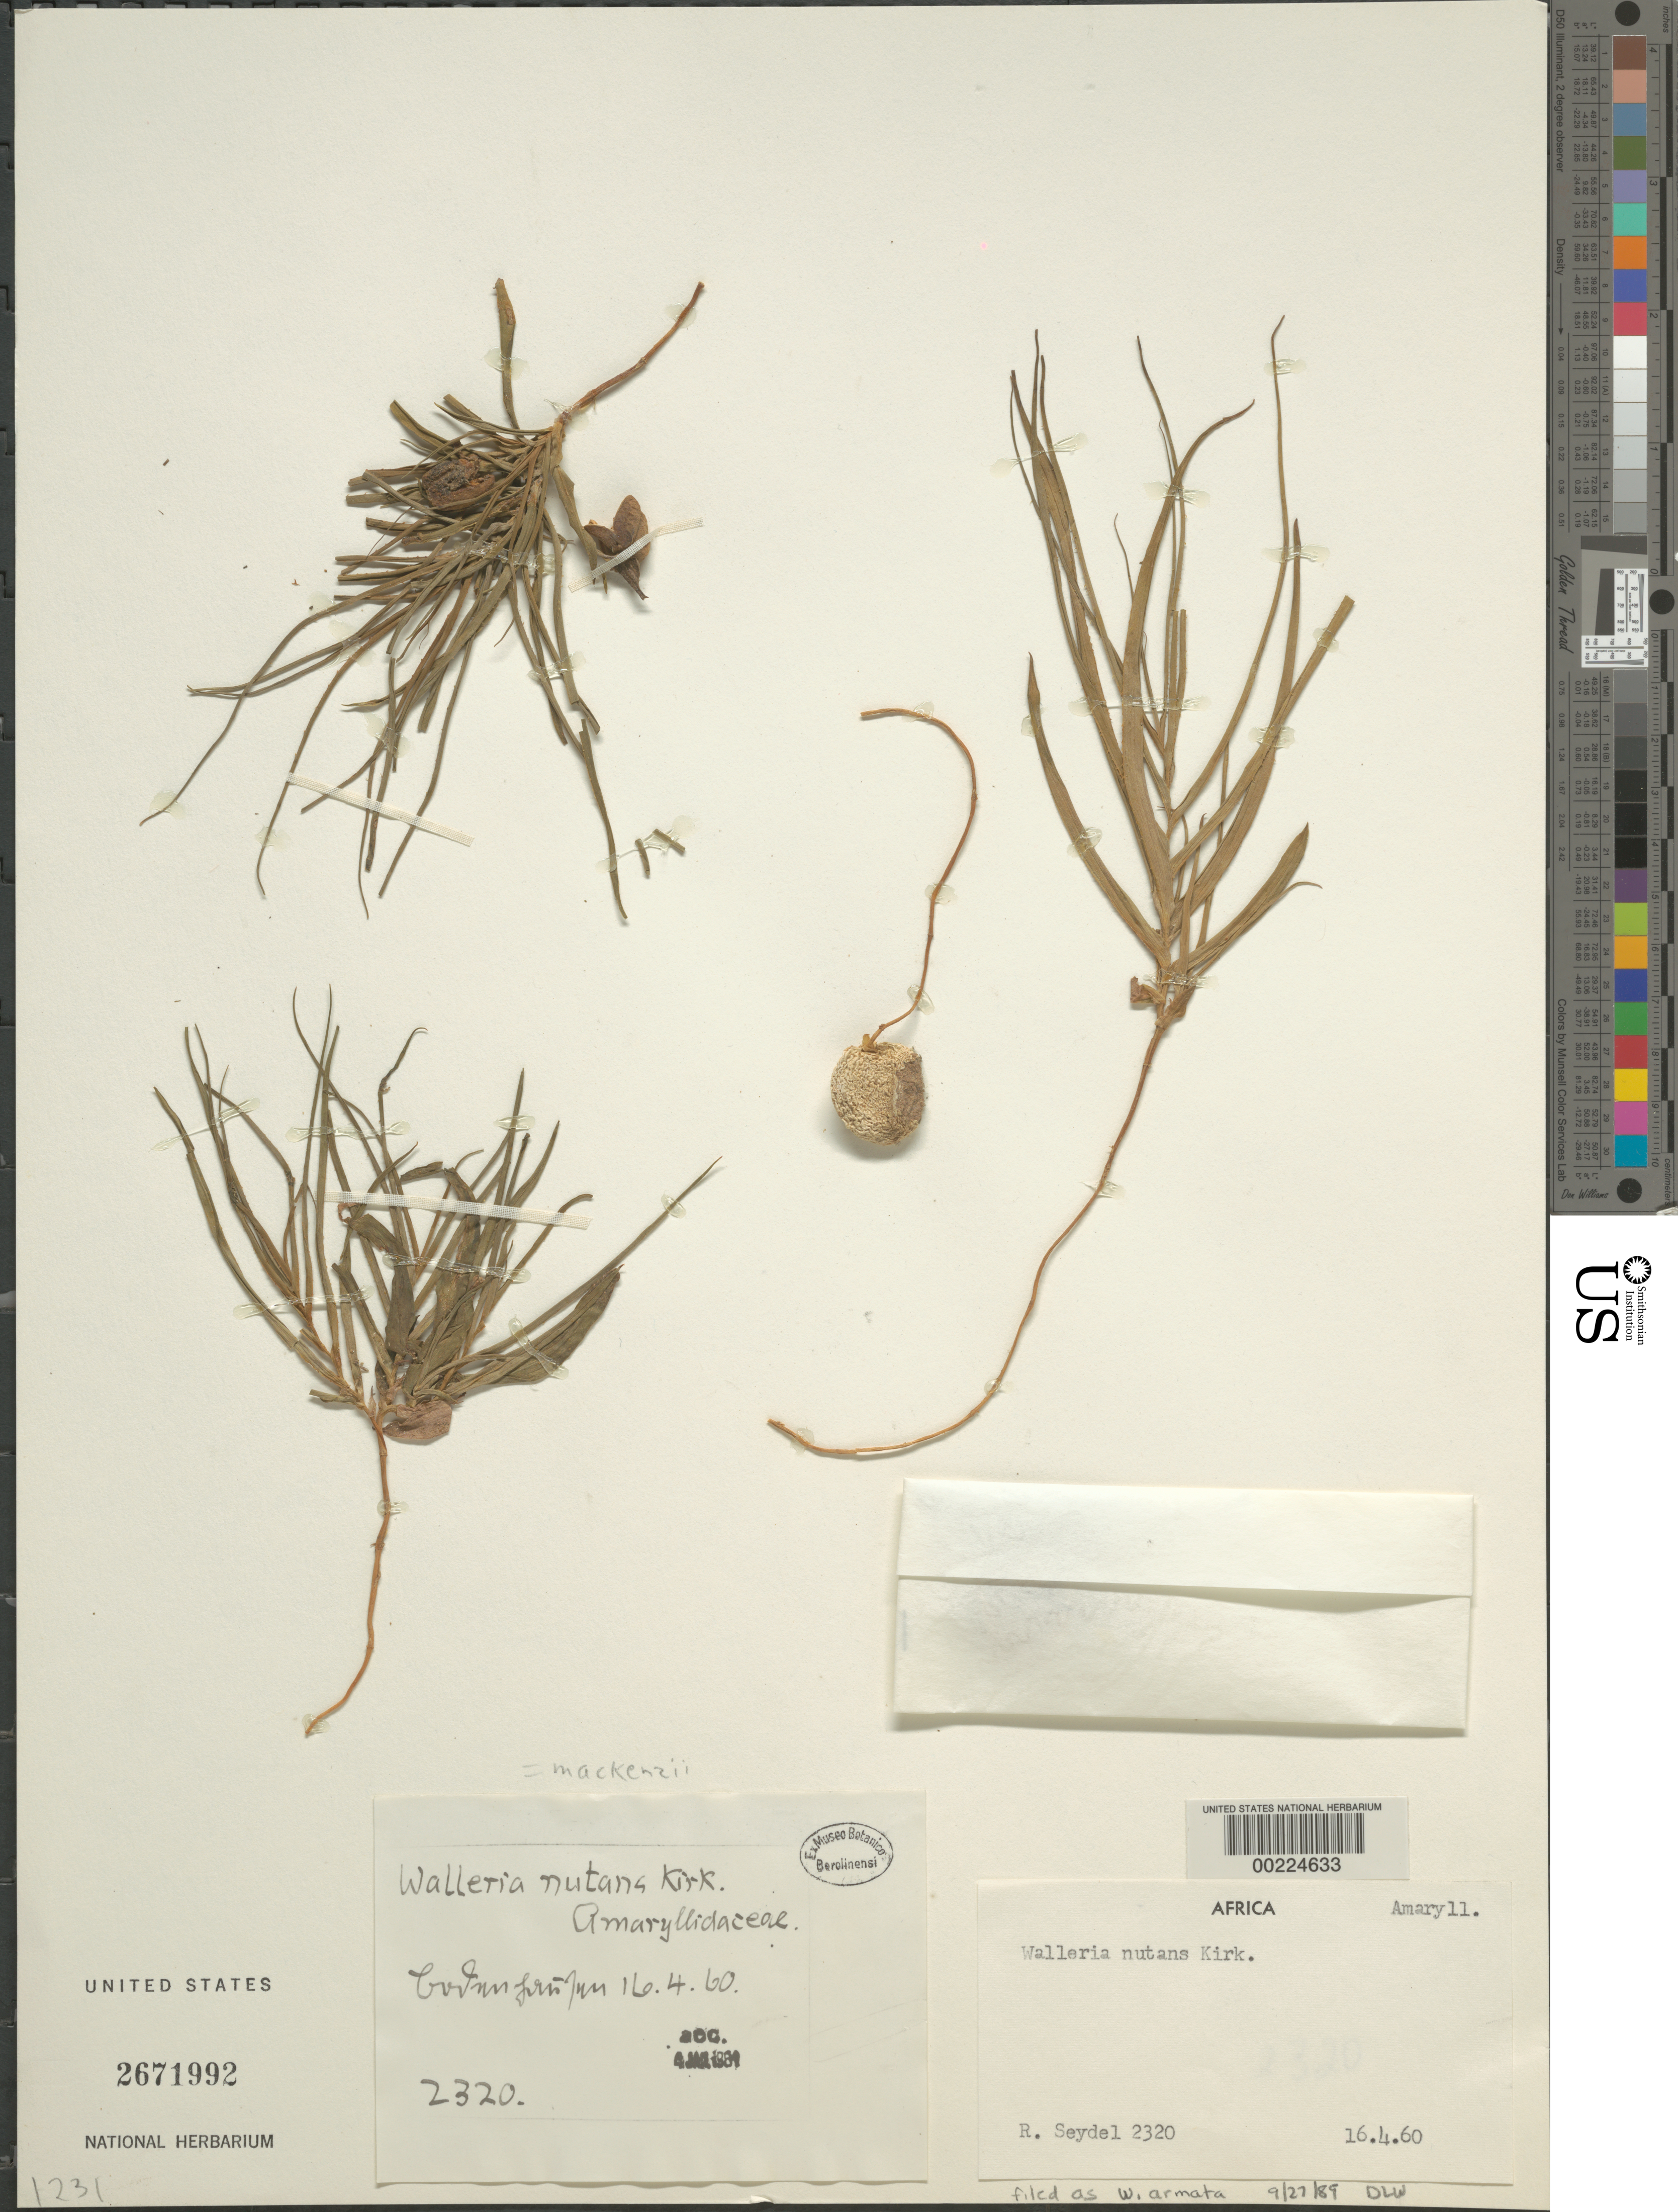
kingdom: Plantae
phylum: Tracheophyta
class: Liliopsida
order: Asparagales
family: Tecophilaeaceae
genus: Walleria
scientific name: Walleria armata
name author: Schltr. & K. Krause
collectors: R. Seydel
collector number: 2320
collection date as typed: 16 Apr 1960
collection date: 1960-04-16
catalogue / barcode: US 2671992